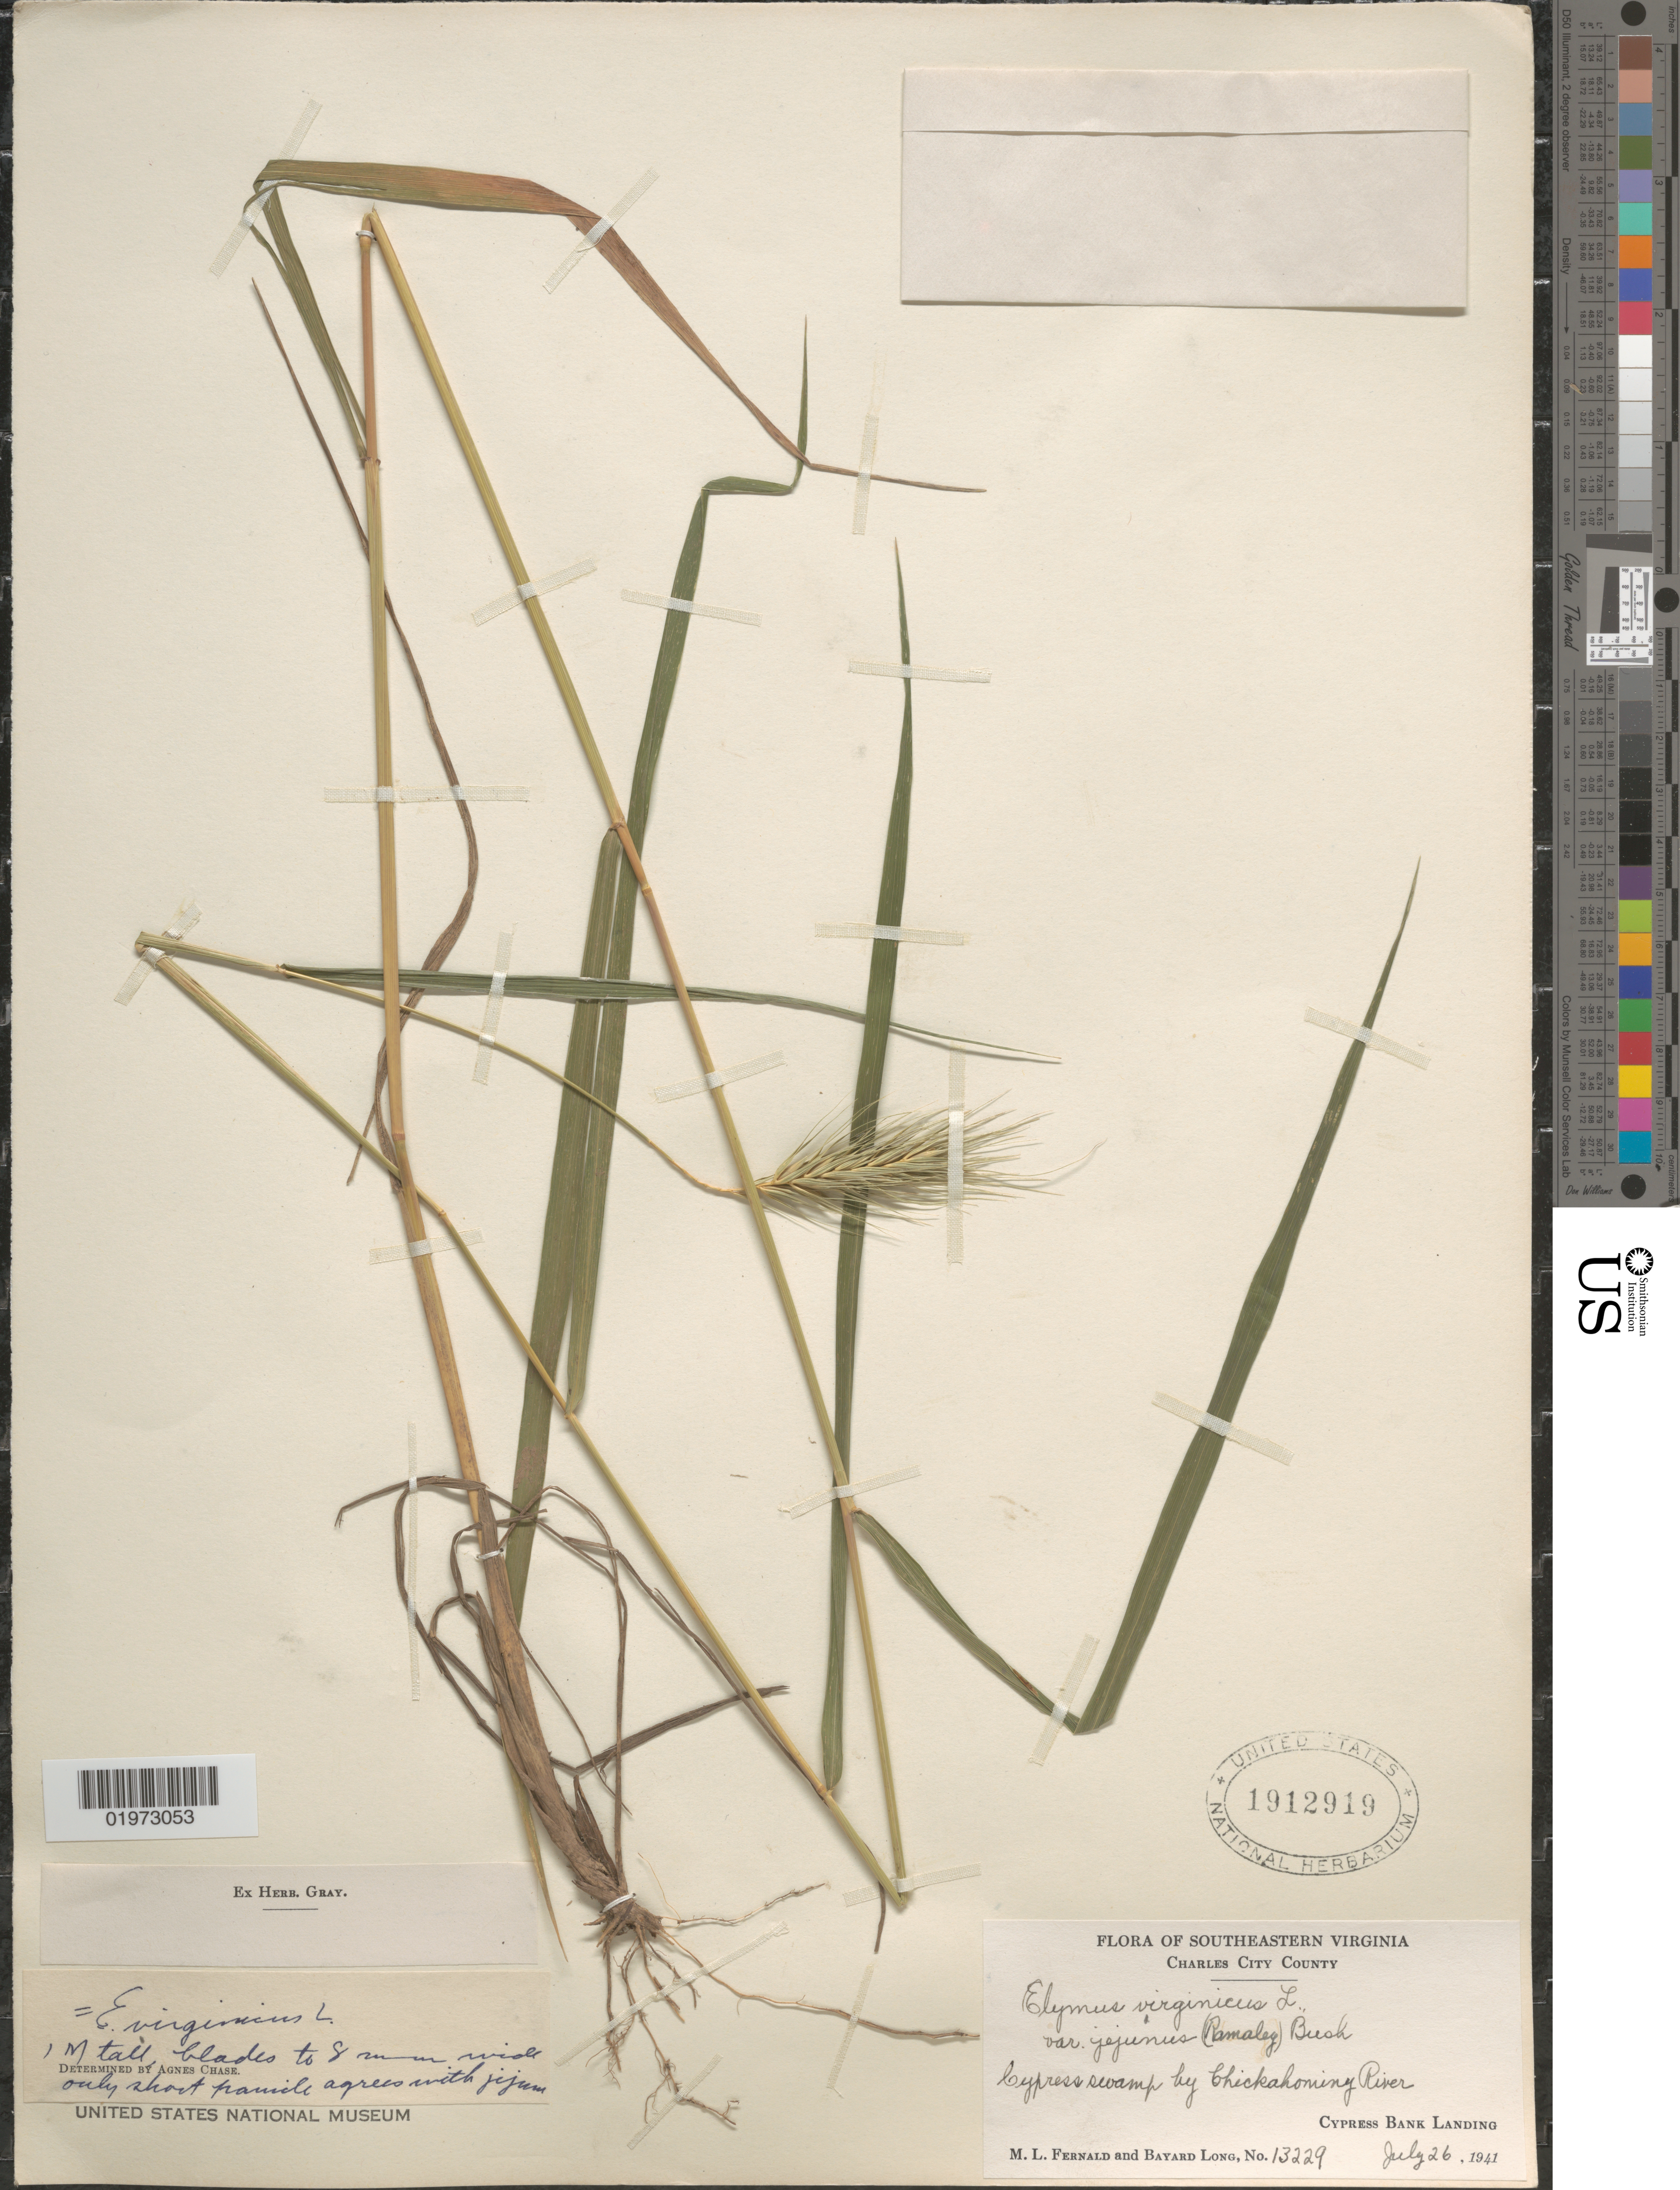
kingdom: Plantae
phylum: Tracheophyta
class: Liliopsida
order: Poales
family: Poaceae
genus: Elymus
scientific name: Elymus virginicus var. virginicus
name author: L.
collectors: M. L. Fernald & B. Long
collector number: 13229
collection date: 1941-07-26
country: United States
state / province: Virginia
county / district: Charles City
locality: Southeastern Virginia. Charles City County. Cypress swamp by Chickahominy River. Cypress Bank Landing.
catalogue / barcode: US 1912919